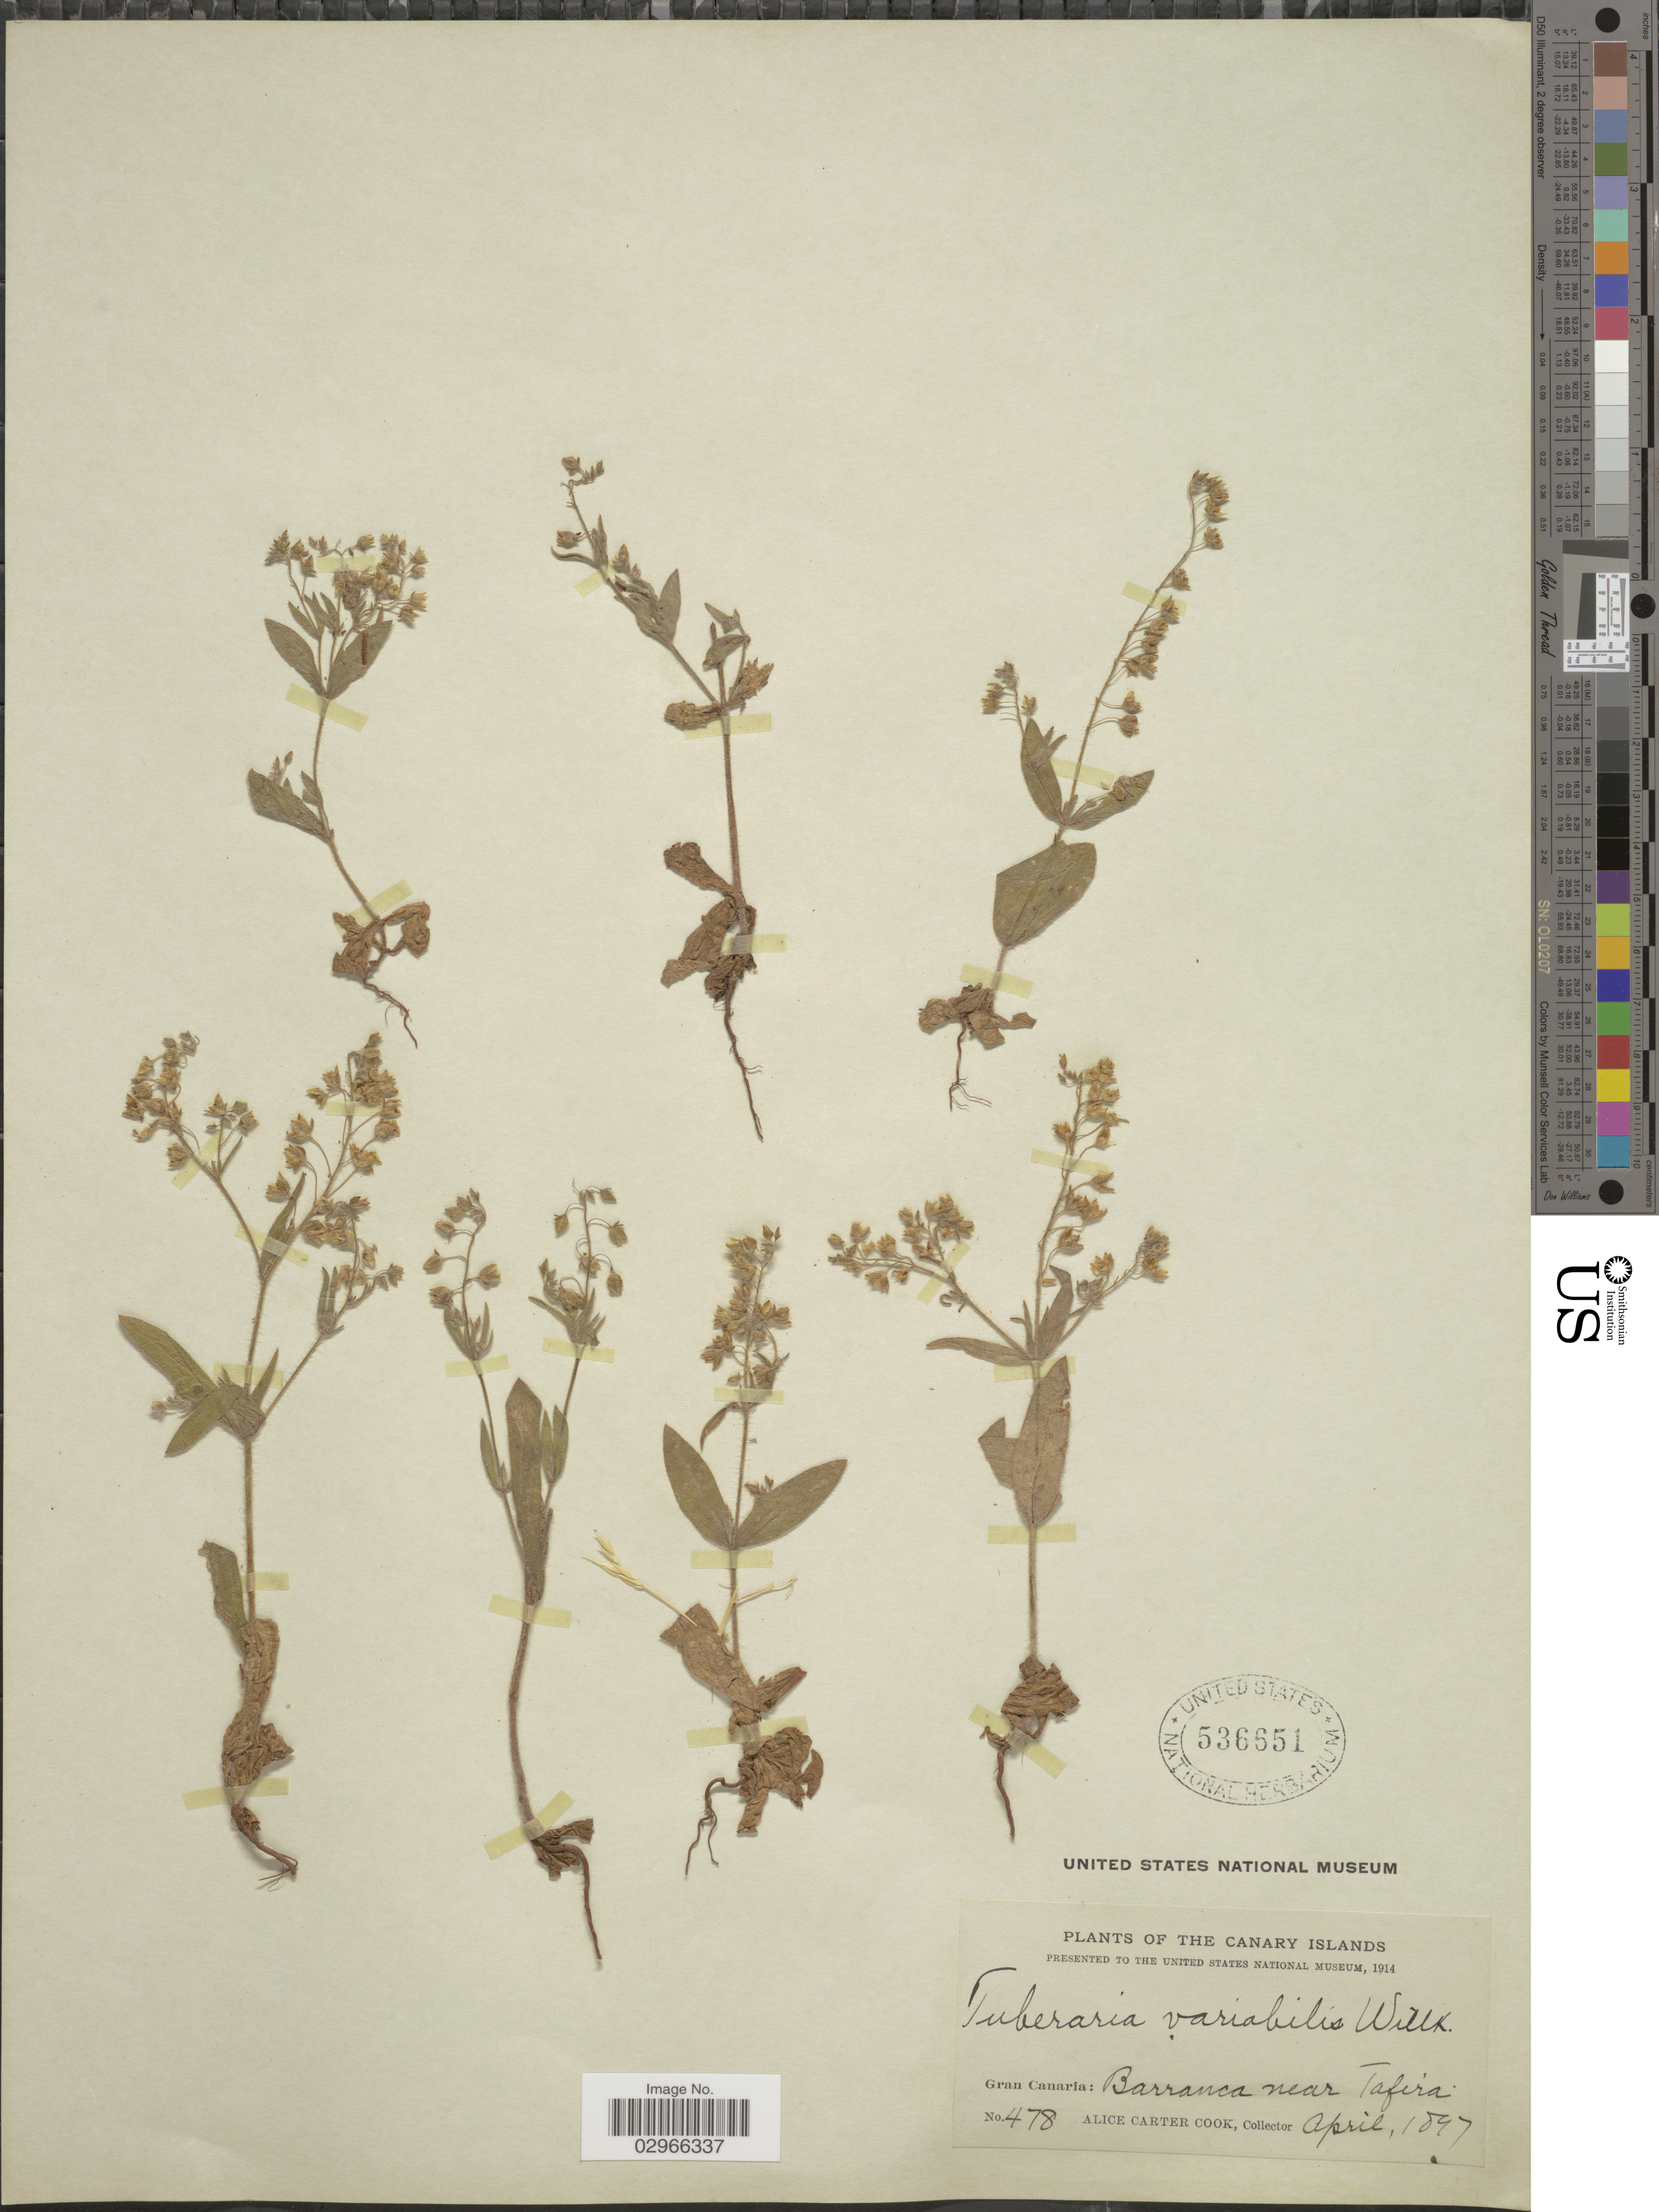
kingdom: Plantae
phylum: Tracheophyta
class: Magnoliopsida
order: Malvales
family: Cistaceae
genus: Tuberaria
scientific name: Tuberaria variabilis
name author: (Spach) Willk.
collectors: Alice C. Cook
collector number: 478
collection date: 1897-04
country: Spain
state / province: Canarias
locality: The Canary Islands. Gran Canaria: Barranca near Tafira.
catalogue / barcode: US 536651